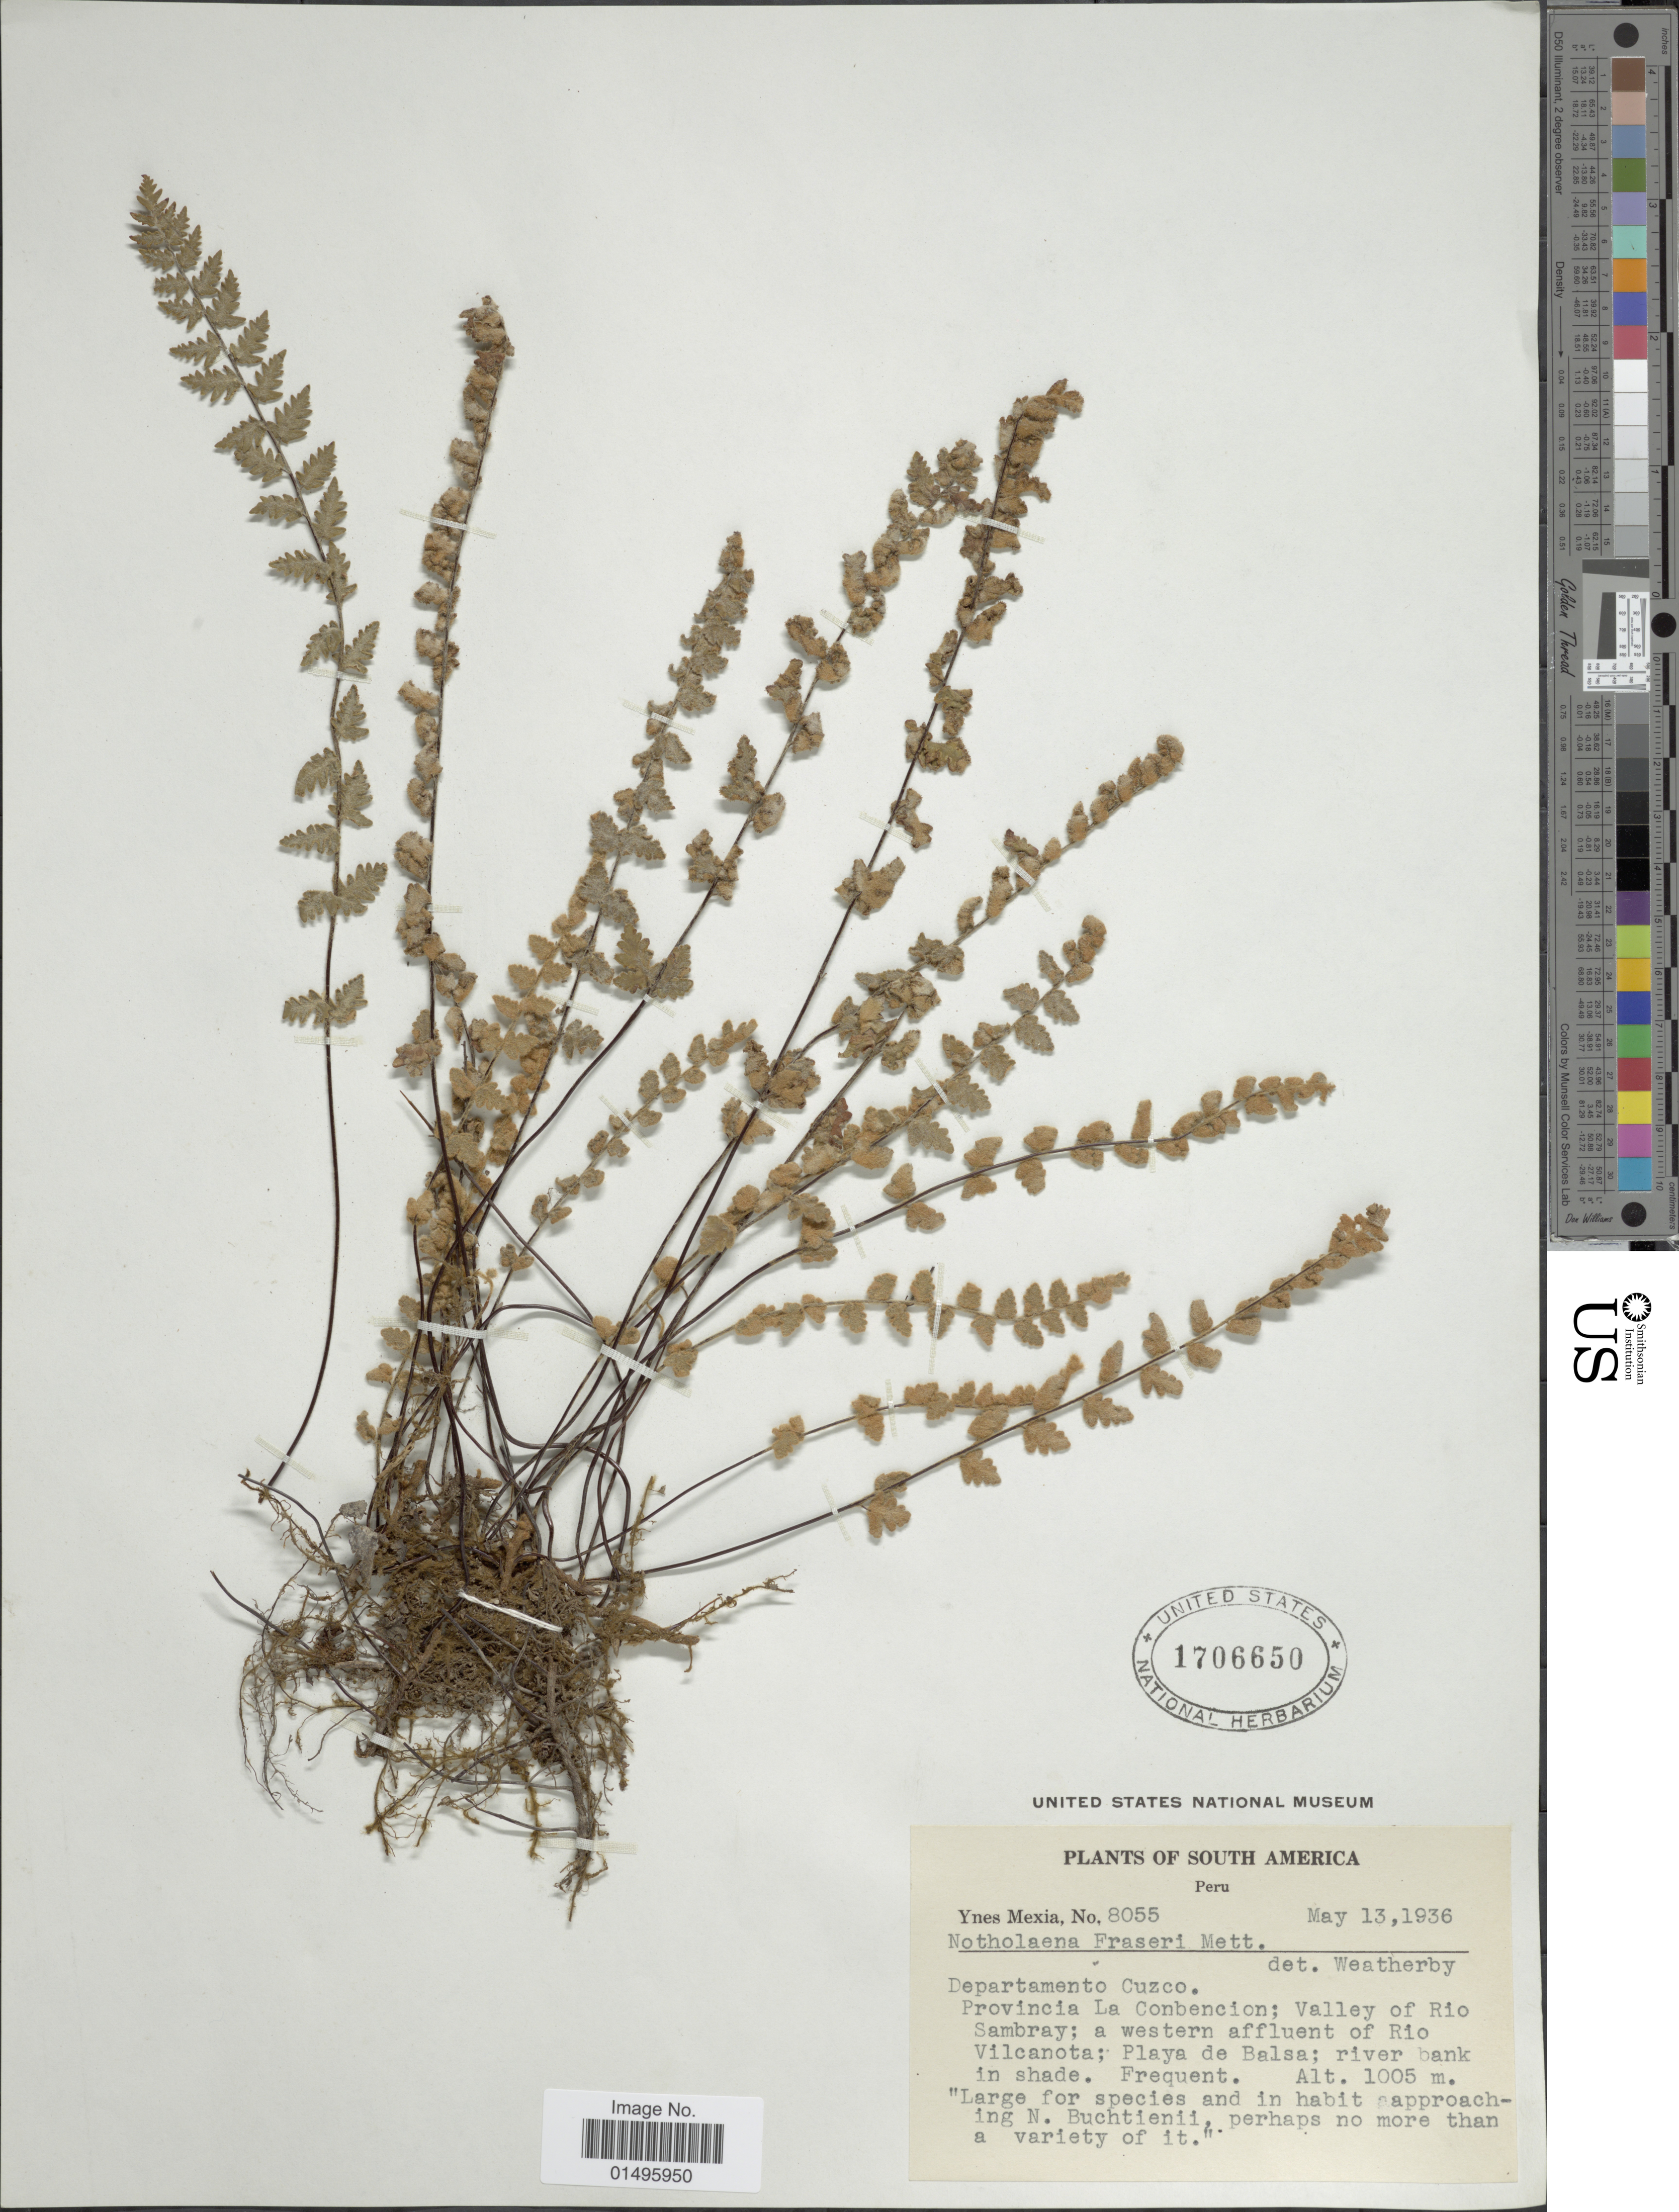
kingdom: Plantae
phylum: Tracheophyta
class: Polypodiopsida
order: Polypodiales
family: Pteridaceae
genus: Notholaena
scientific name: Notholaena fraseri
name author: (Mett.) Baker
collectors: Y. Mexia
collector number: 8055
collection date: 1936-05-13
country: Peru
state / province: Cusco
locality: South America, Peru, Departamento Cuzco, Provincia La Conbencion; valley of Rio Sambray; Western affluent of Rio Vilcanota; Playa de Balsa.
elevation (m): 1005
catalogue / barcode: US 1706650